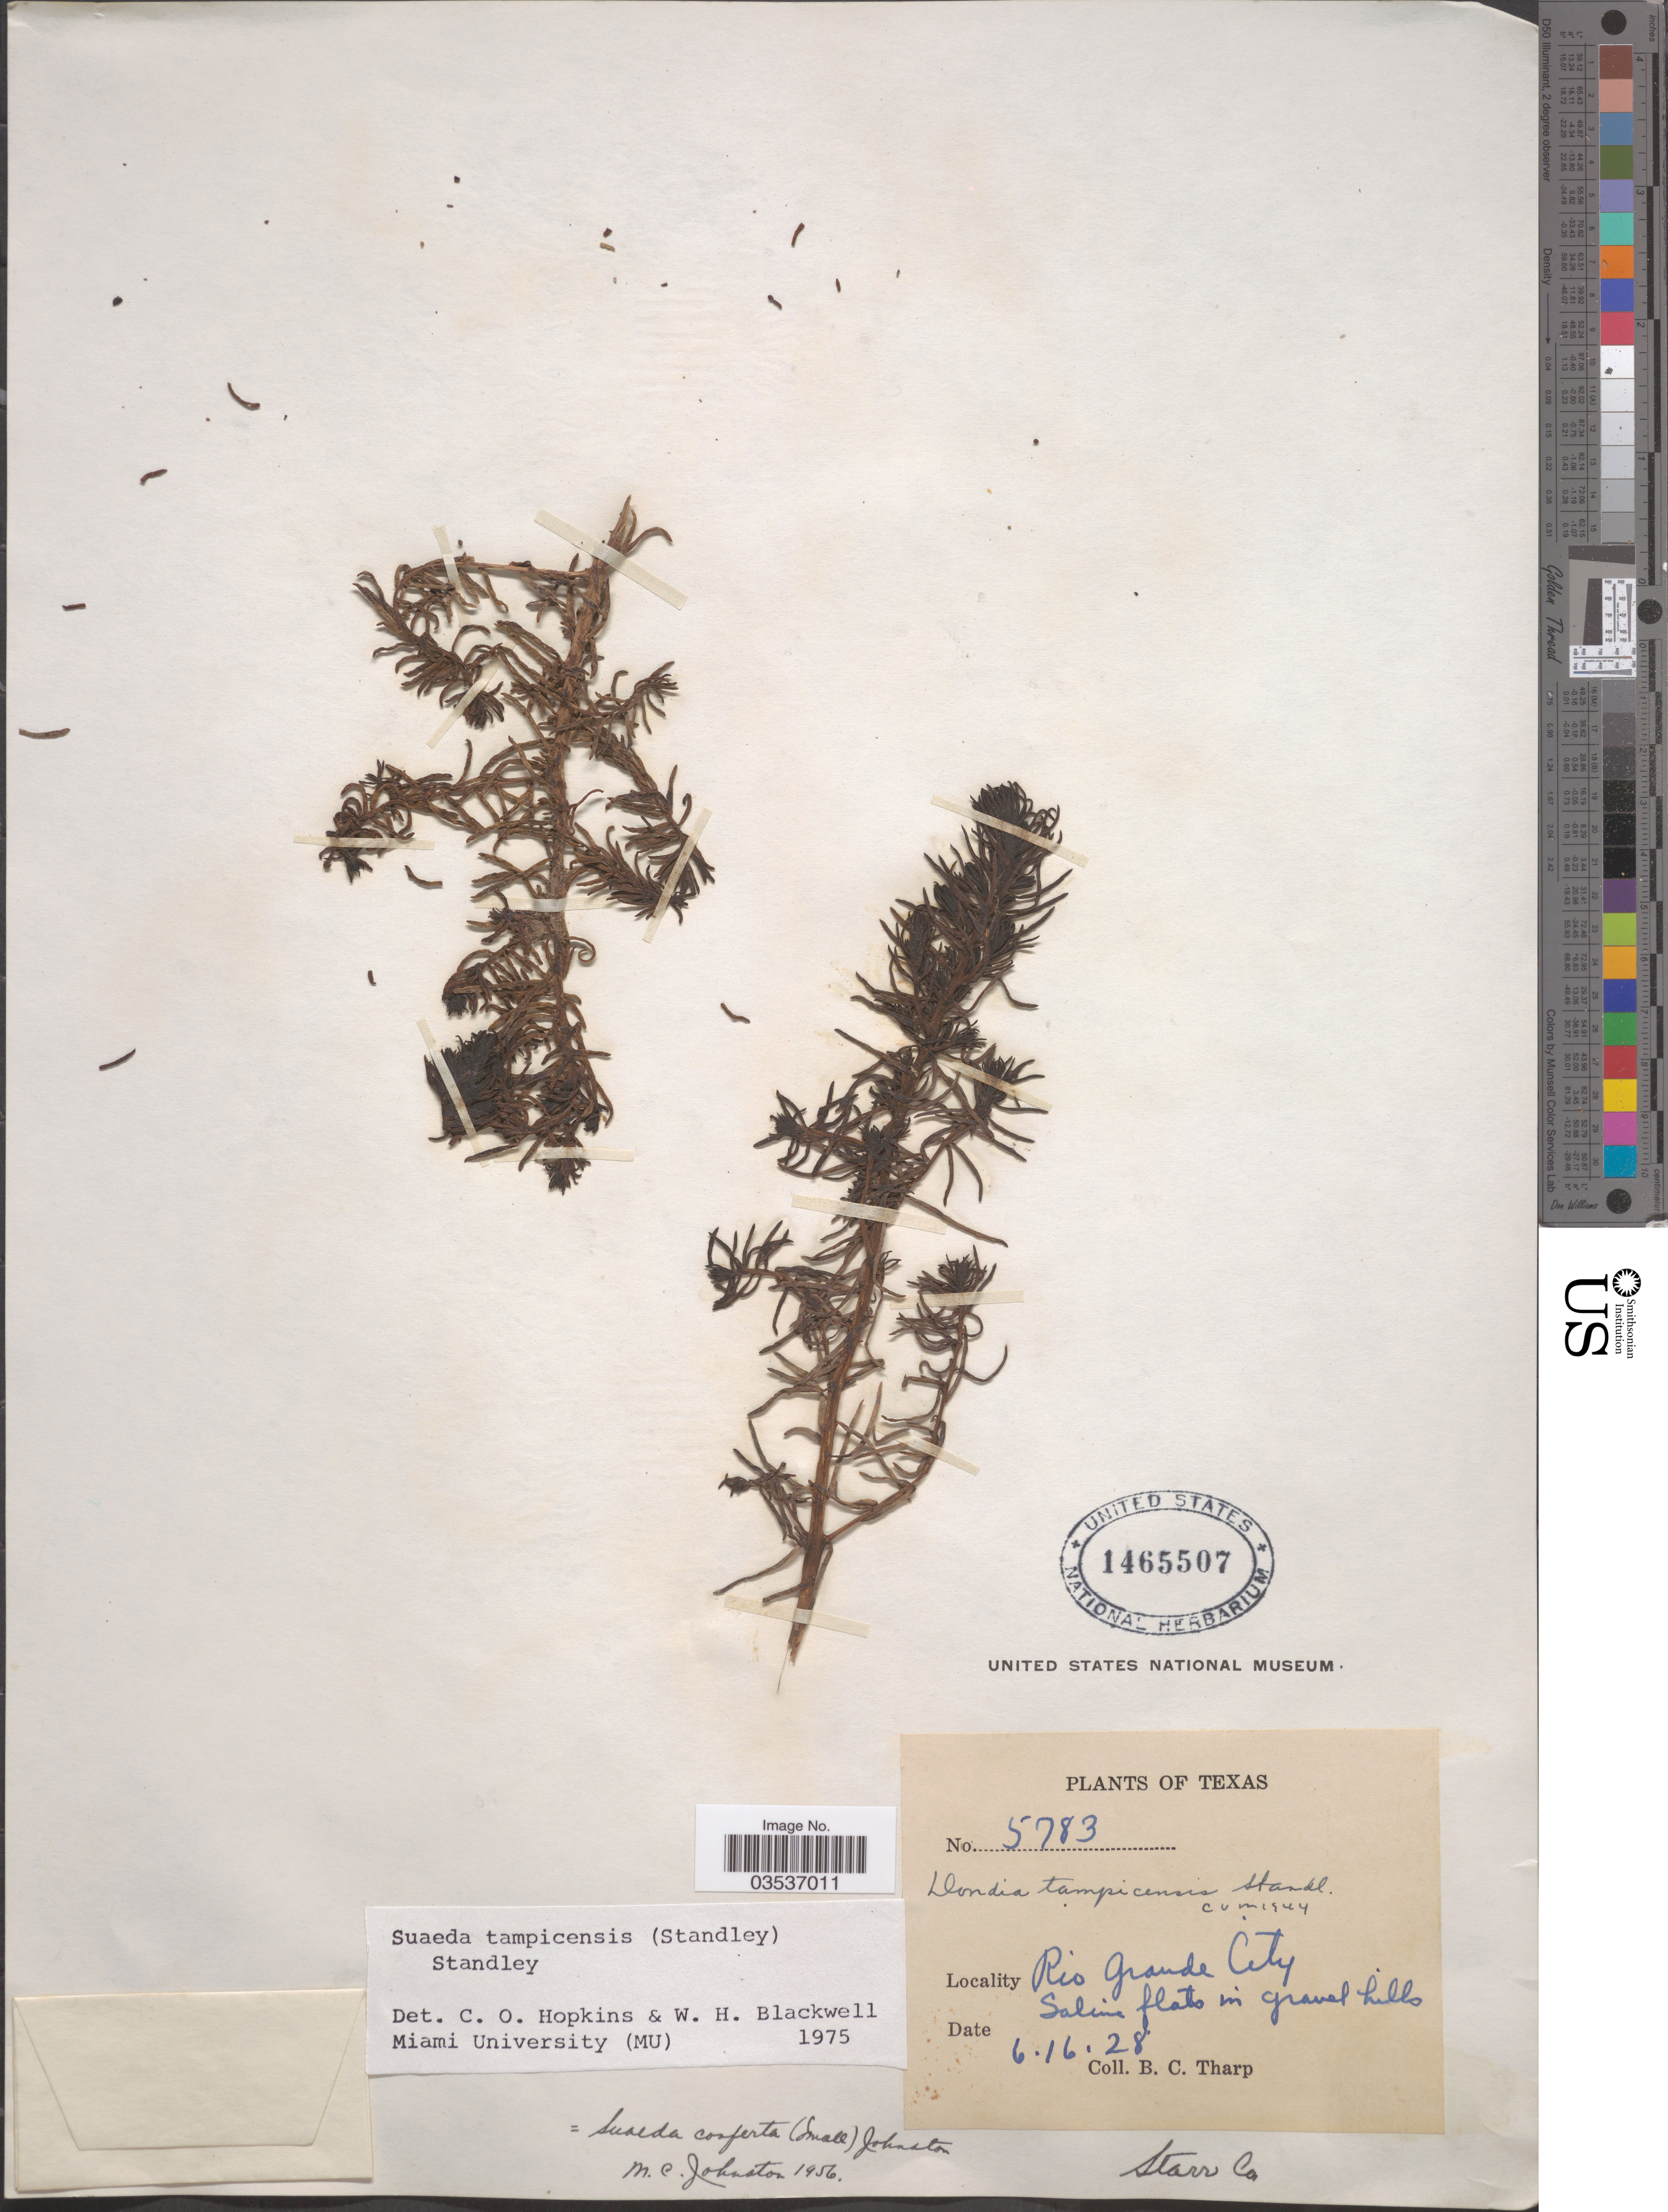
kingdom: Plantae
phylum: Tracheophyta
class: Magnoliopsida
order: Caryophyllales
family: Amaranthaceae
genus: Suaeda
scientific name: Suaeda tampicensis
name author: (Standl.) Standl.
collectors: B. C. Tharp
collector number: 5783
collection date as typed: Transcribed d/m/y: 16/6/28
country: United States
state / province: Texas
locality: Rio Grande City. Starr Co.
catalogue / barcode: US 1465507